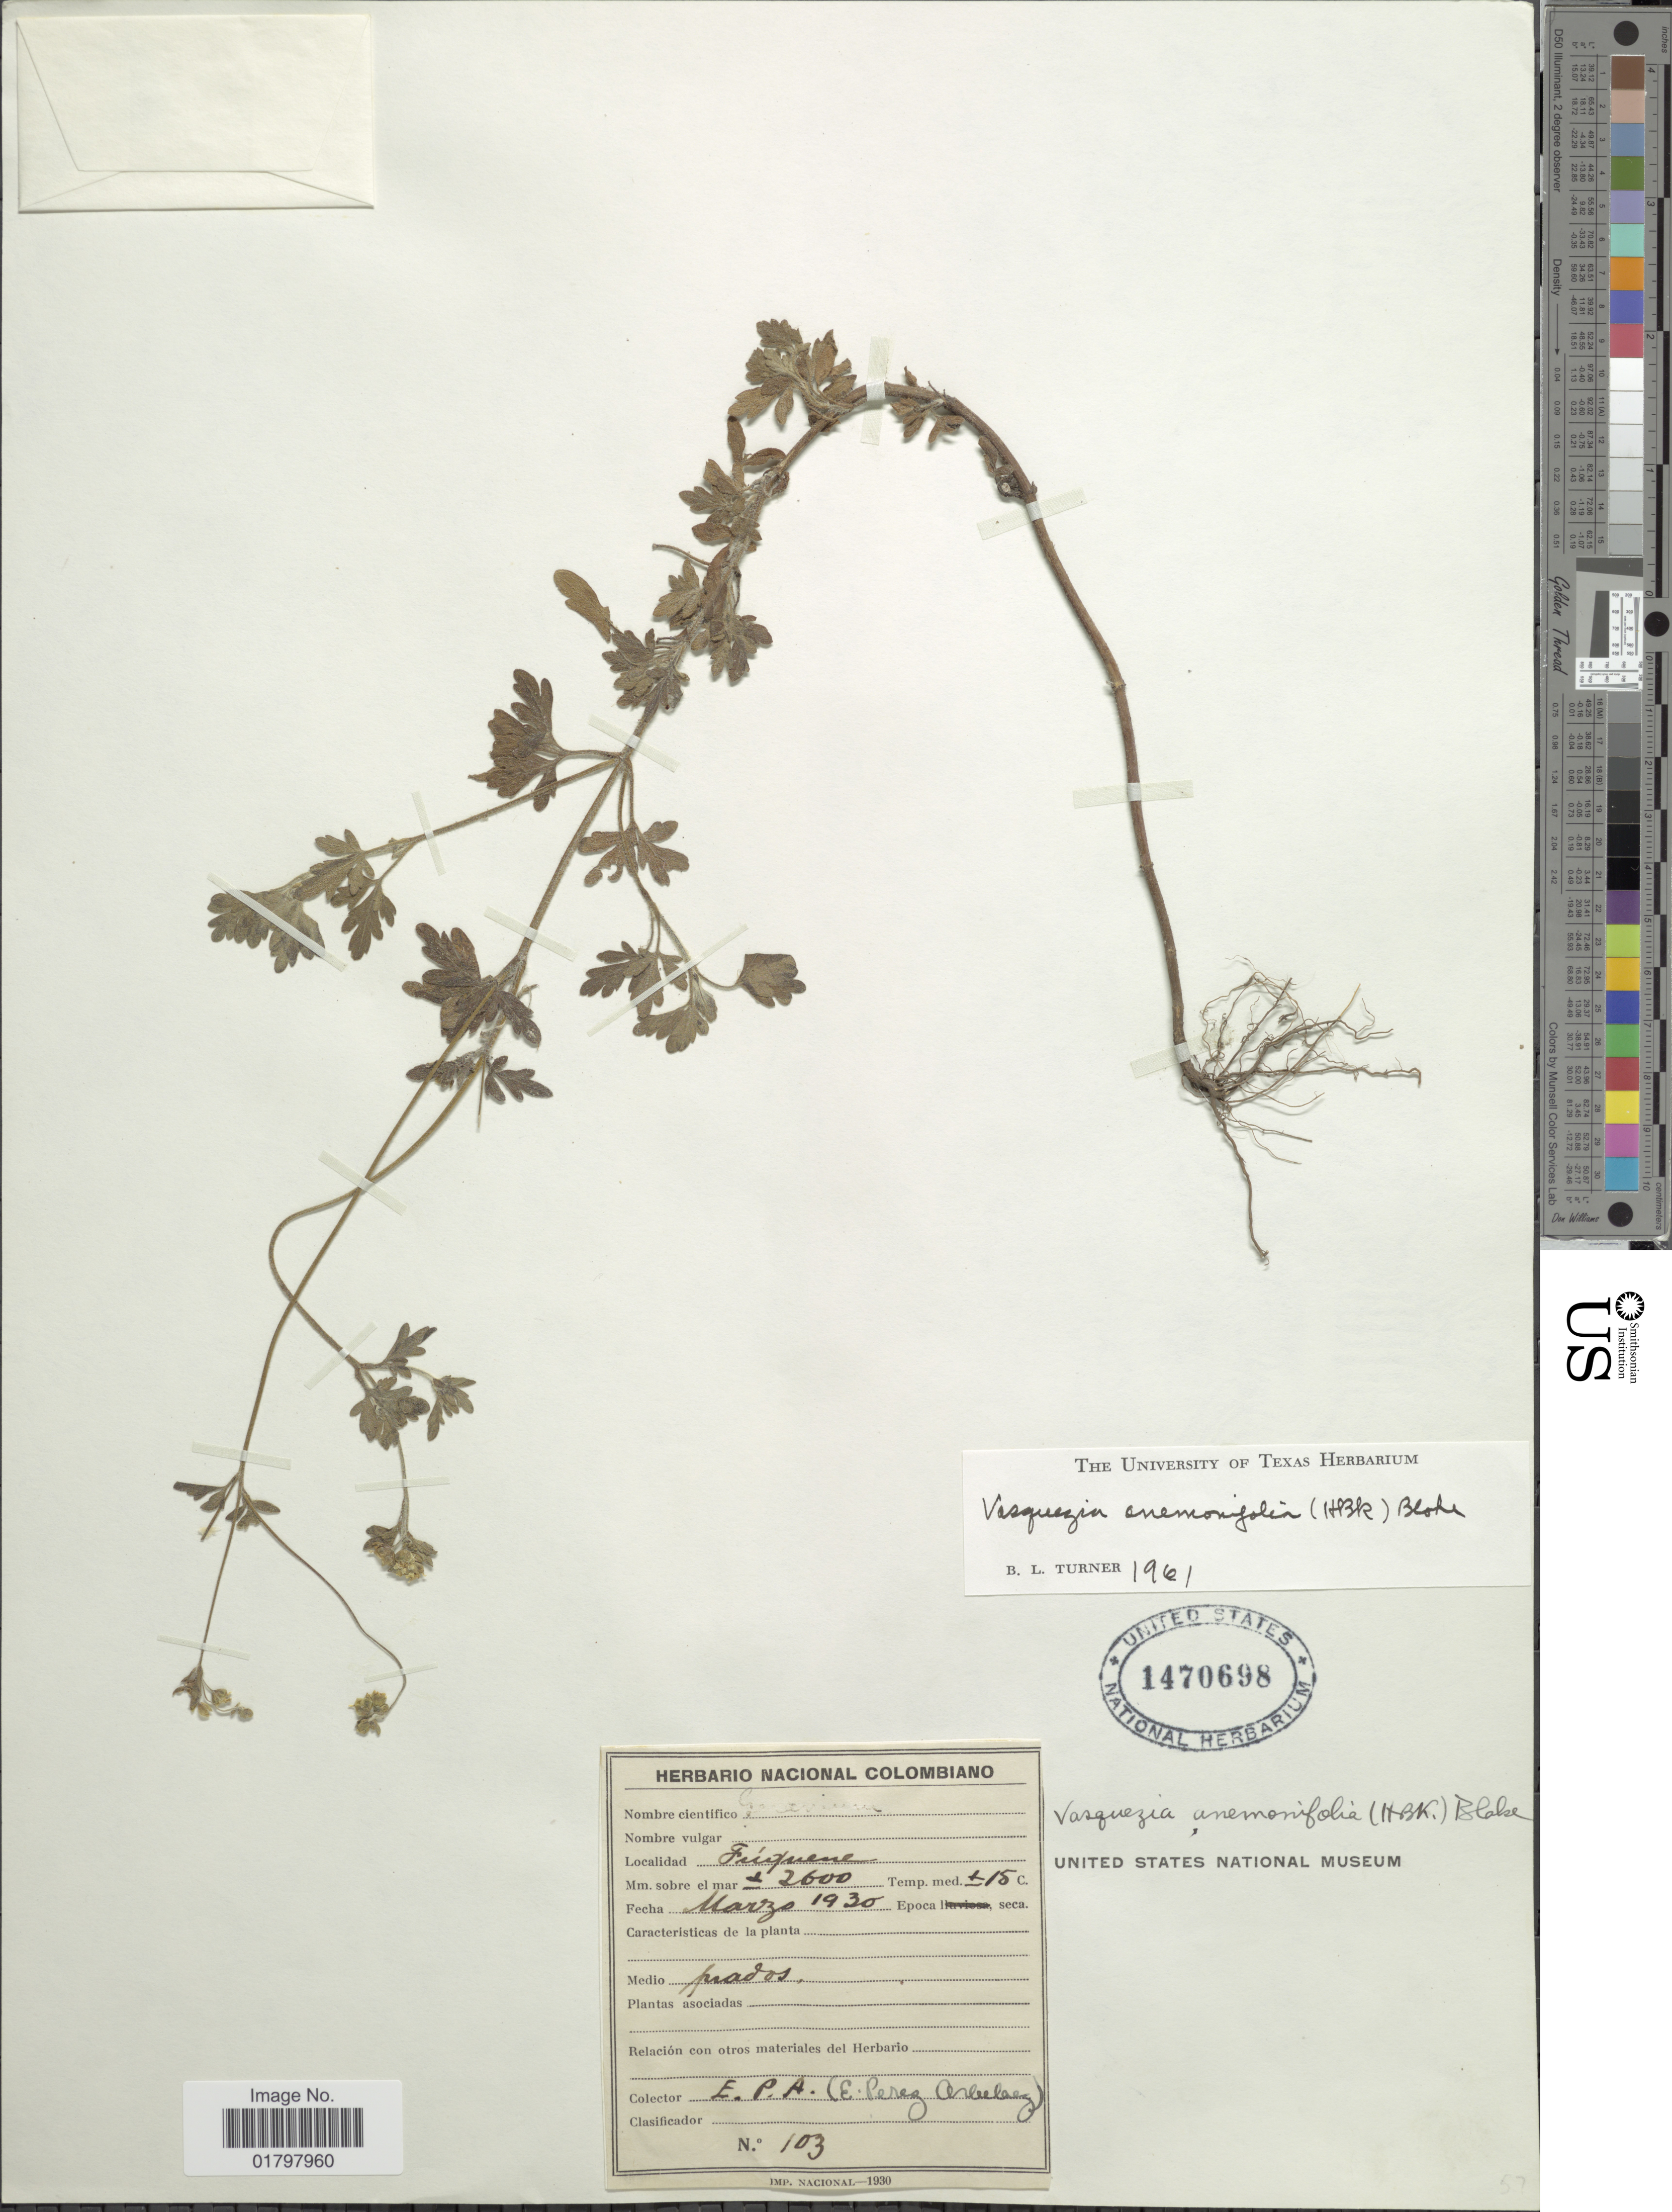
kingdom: Plantae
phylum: Tracheophyta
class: Magnoliopsida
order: Asterales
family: Asteraceae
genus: Vasquesia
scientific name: Vasquesia anemonifolia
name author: (Kunth) Less.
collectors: E. Pérez Arbeláez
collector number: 103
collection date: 1930-03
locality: Fútuene [interpreted]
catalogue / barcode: US 1470698